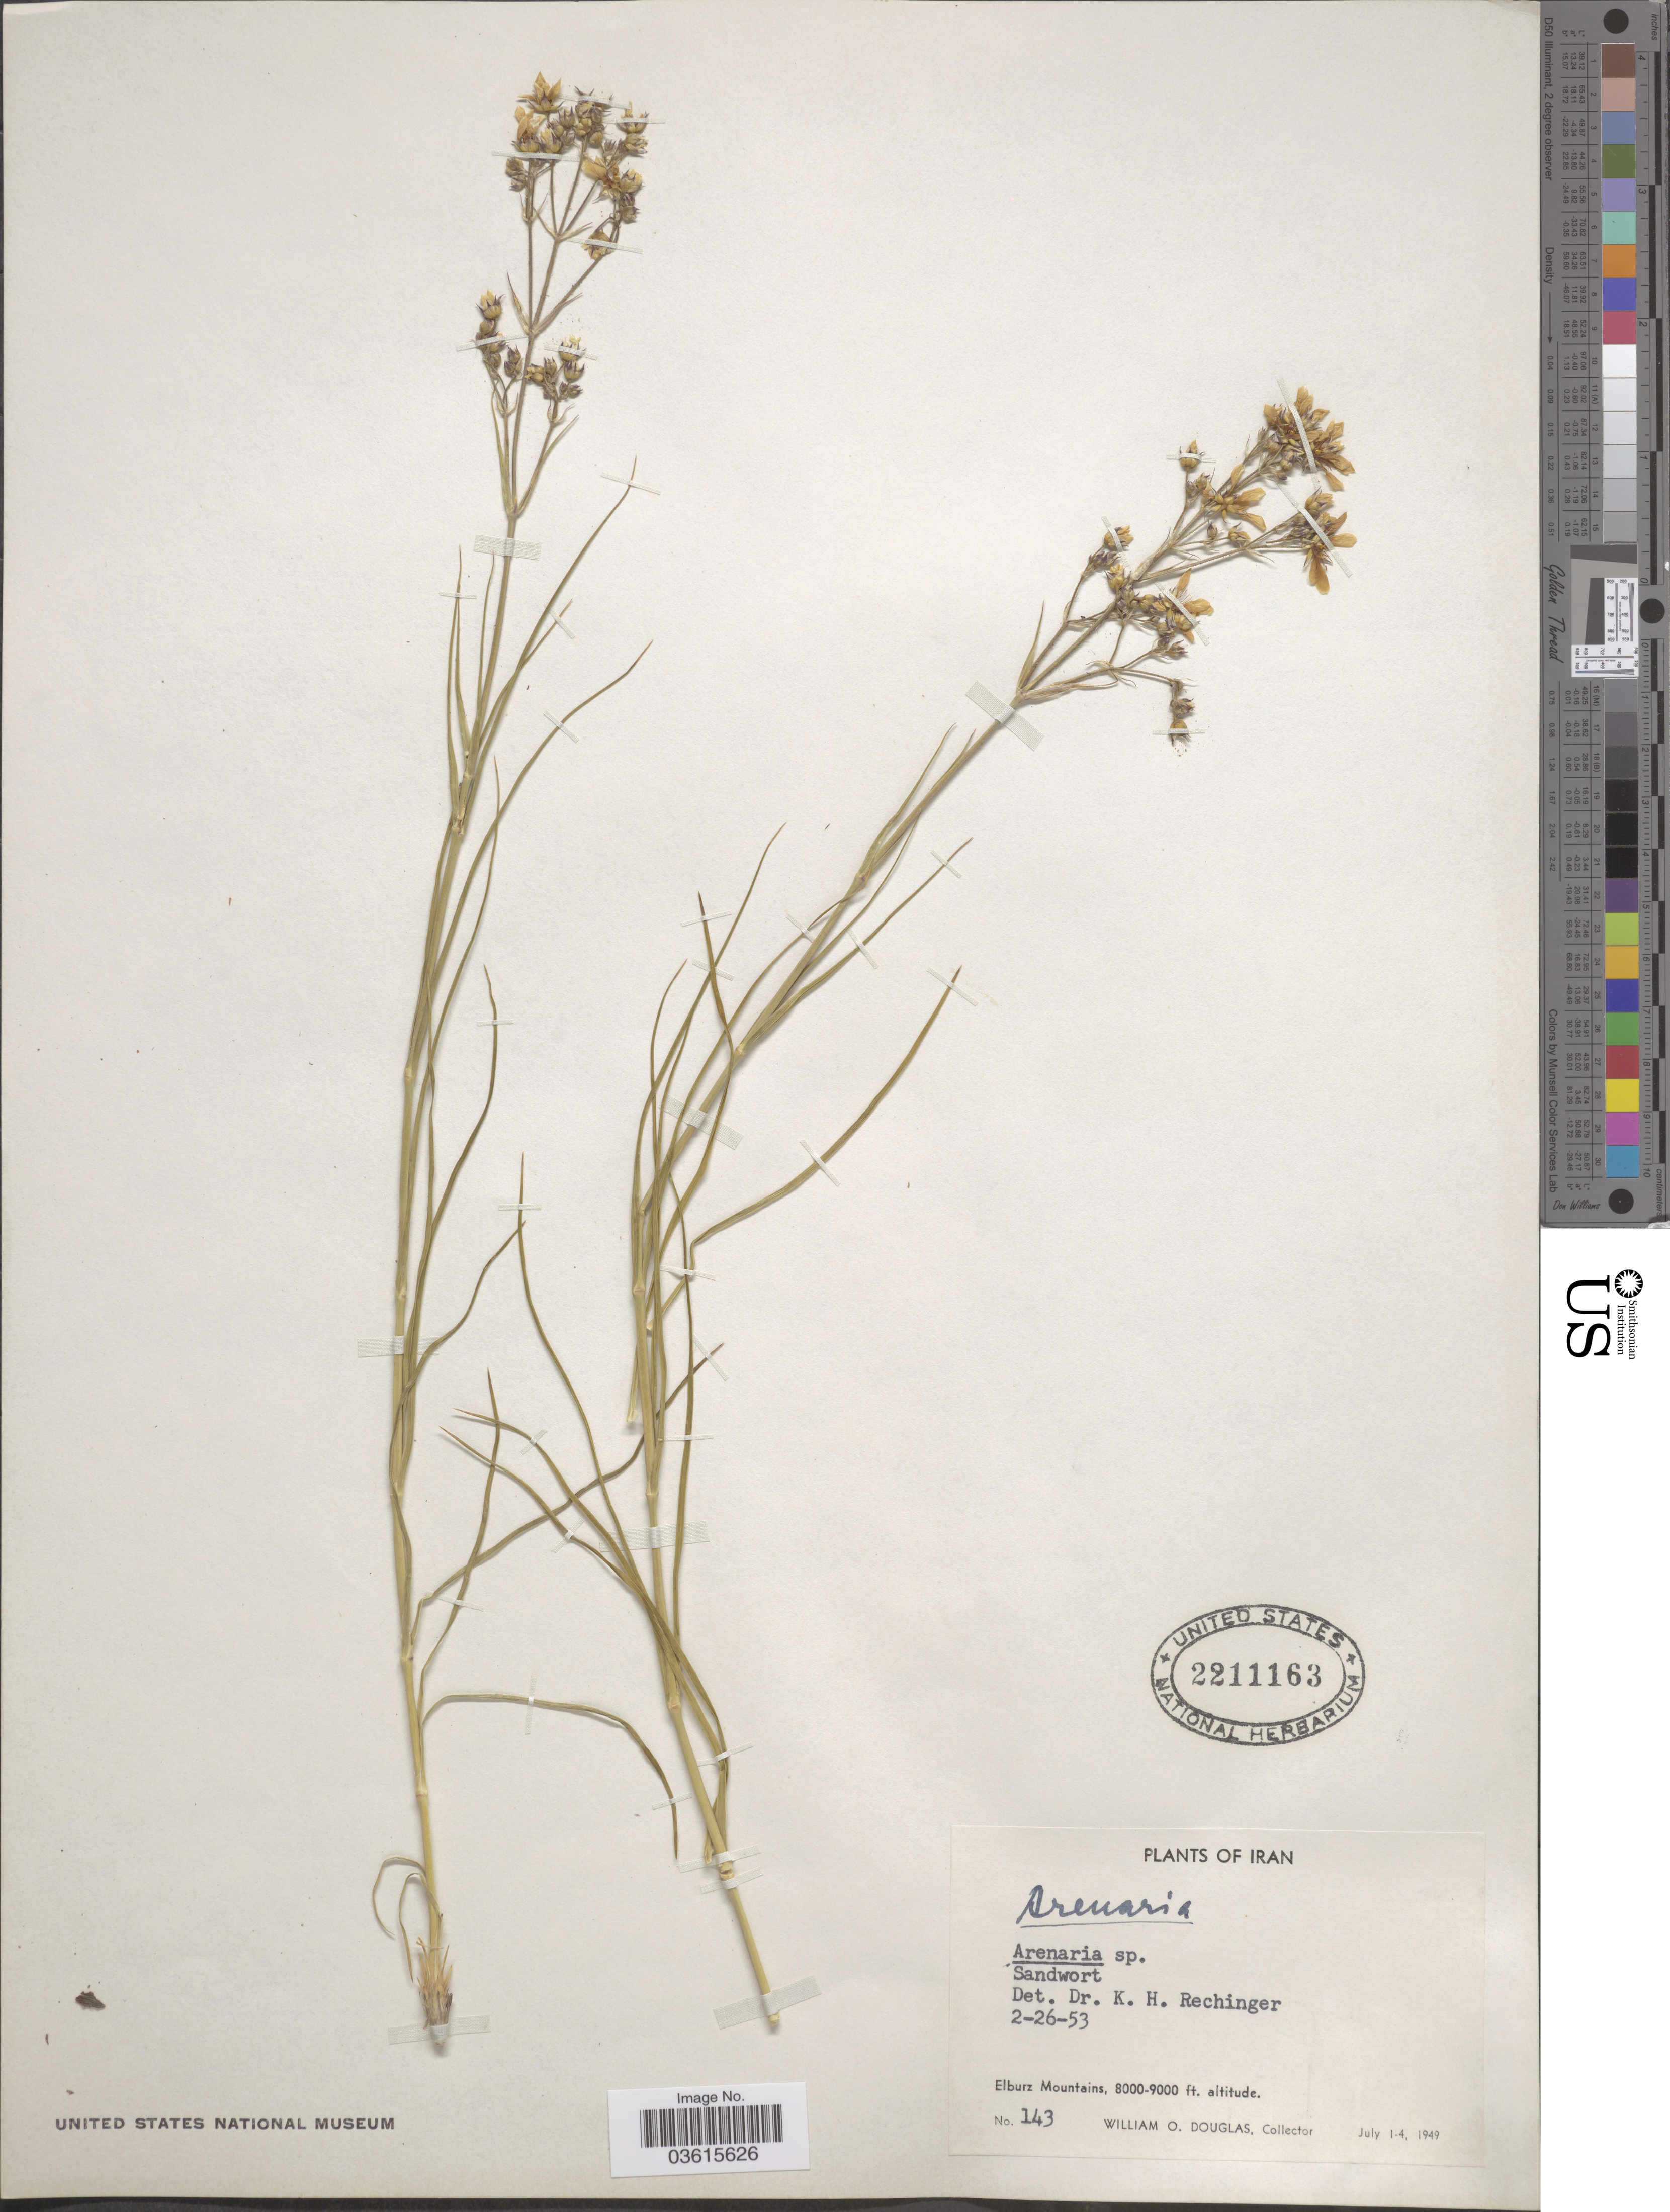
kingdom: Plantae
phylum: Tracheophyta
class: Magnoliopsida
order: Caryophyllales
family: Caryophyllaceae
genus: Arenaria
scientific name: Arenaria sp.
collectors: W. Douglas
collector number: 143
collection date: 1949-07-01/1949-07-04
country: Iran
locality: Elburz Mountains.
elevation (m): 2438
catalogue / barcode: US 2211163